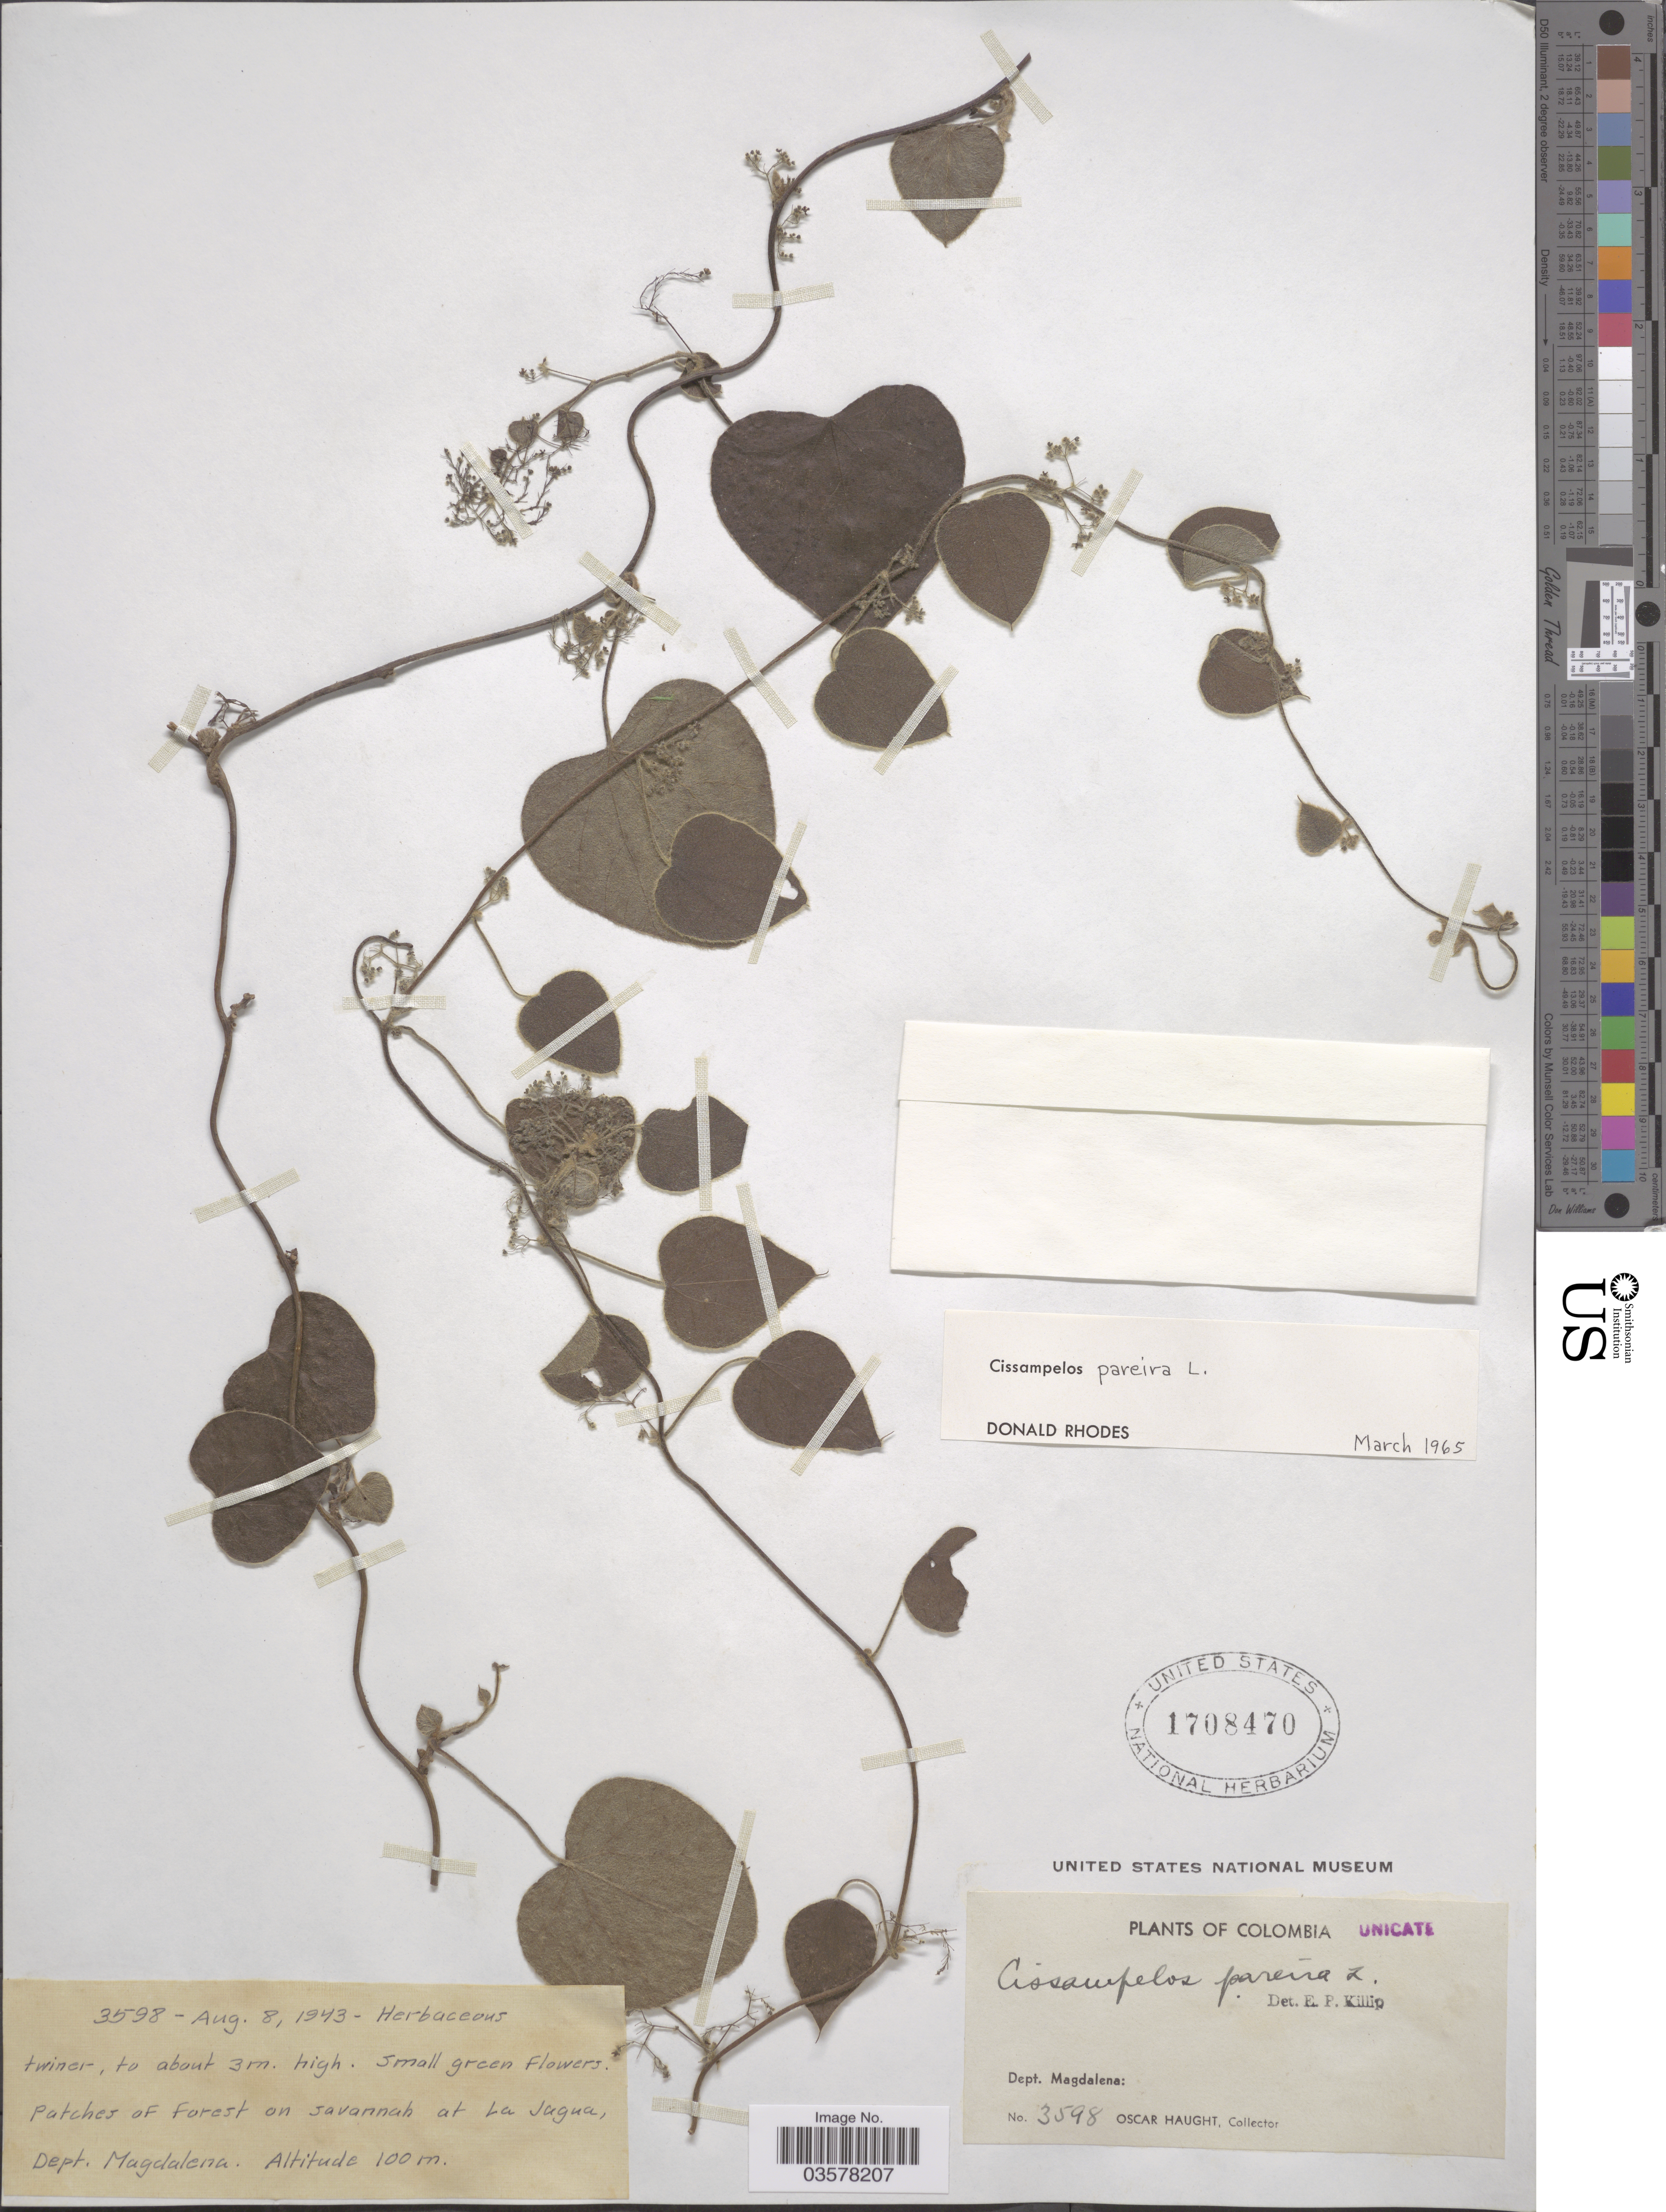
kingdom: Plantae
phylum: Tracheophyta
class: Magnoliopsida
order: Ranunculales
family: Menispermaceae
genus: Cissampelos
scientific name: Cissampelos pareira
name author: L.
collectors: O. L. Haught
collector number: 3598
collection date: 1943-08-08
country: Colombia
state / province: Magdalena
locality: Patches of forest on savannah at La Jagua, Dept. Magdalena.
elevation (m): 100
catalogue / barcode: US 1708470